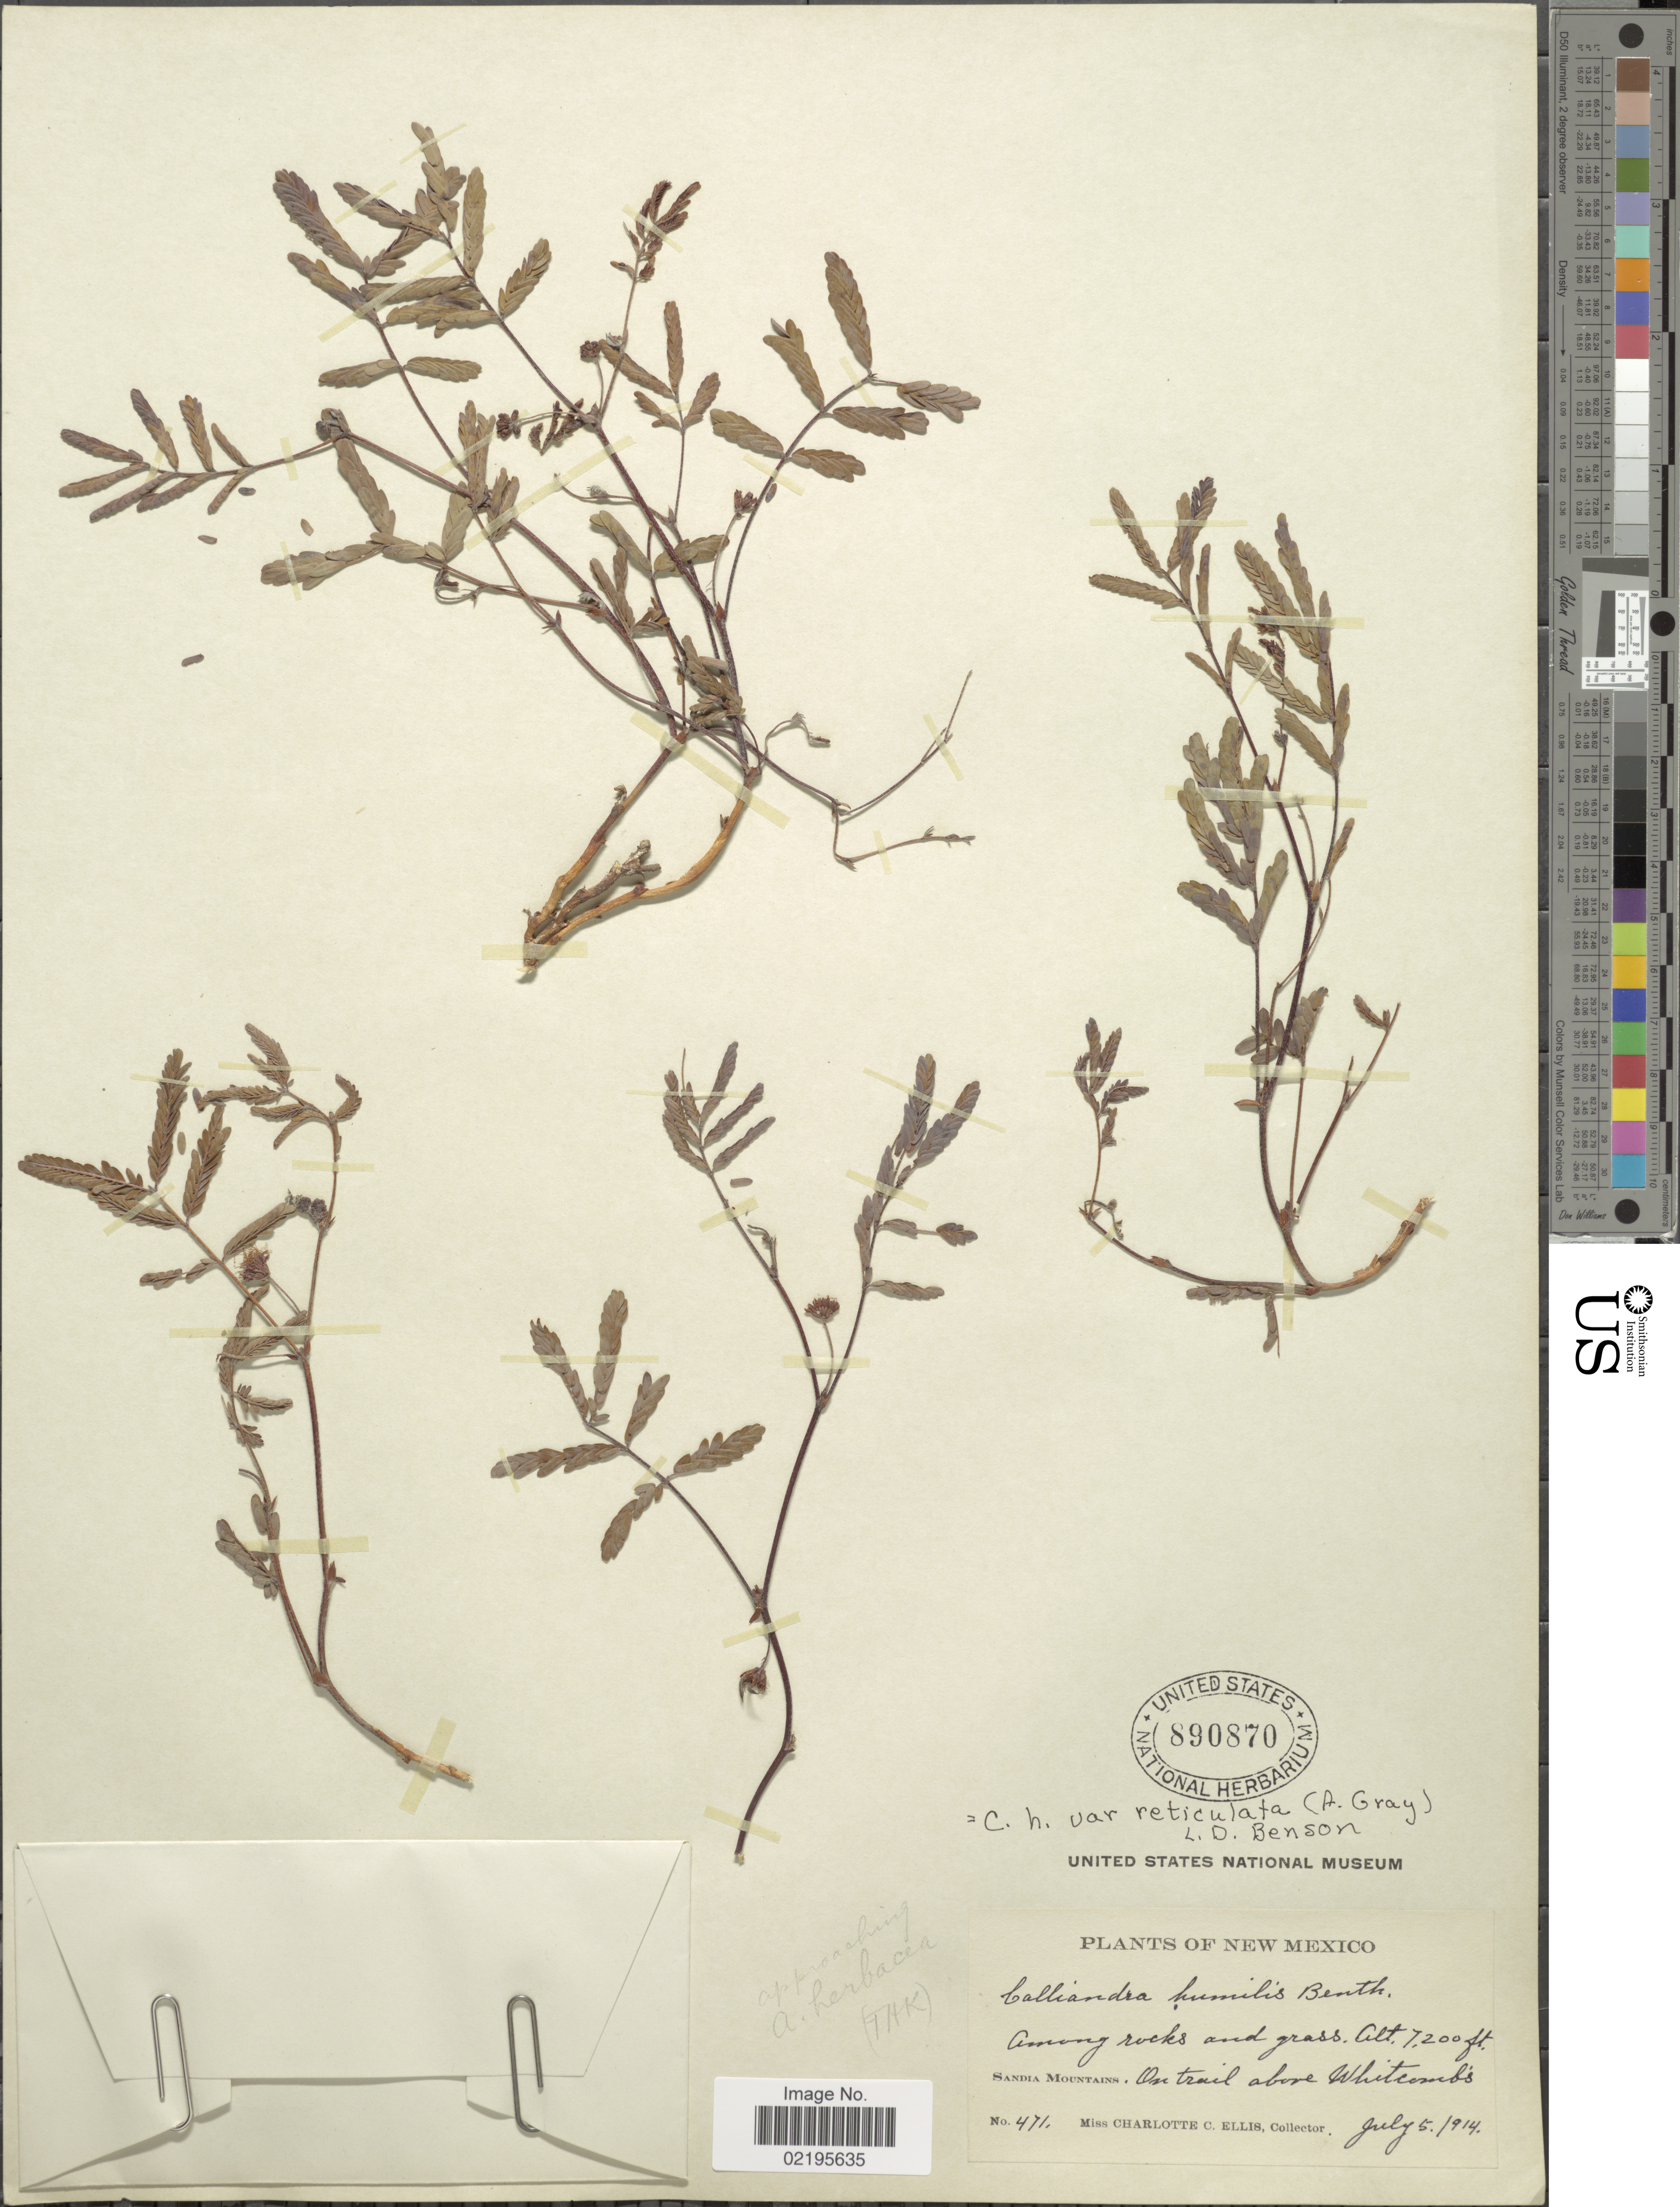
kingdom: Plantae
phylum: Tracheophyta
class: Magnoliopsida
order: Fabales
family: Fabaceae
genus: Calliandra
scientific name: Calliandra humilis var. reticulata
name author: (A. Gray) L.D. Benson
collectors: C. C. Ellis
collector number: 471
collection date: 1914-07-05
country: United States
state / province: New Mexico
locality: Sandia Mountains. On trail above Whitecombs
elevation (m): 2195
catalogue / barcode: US 890870